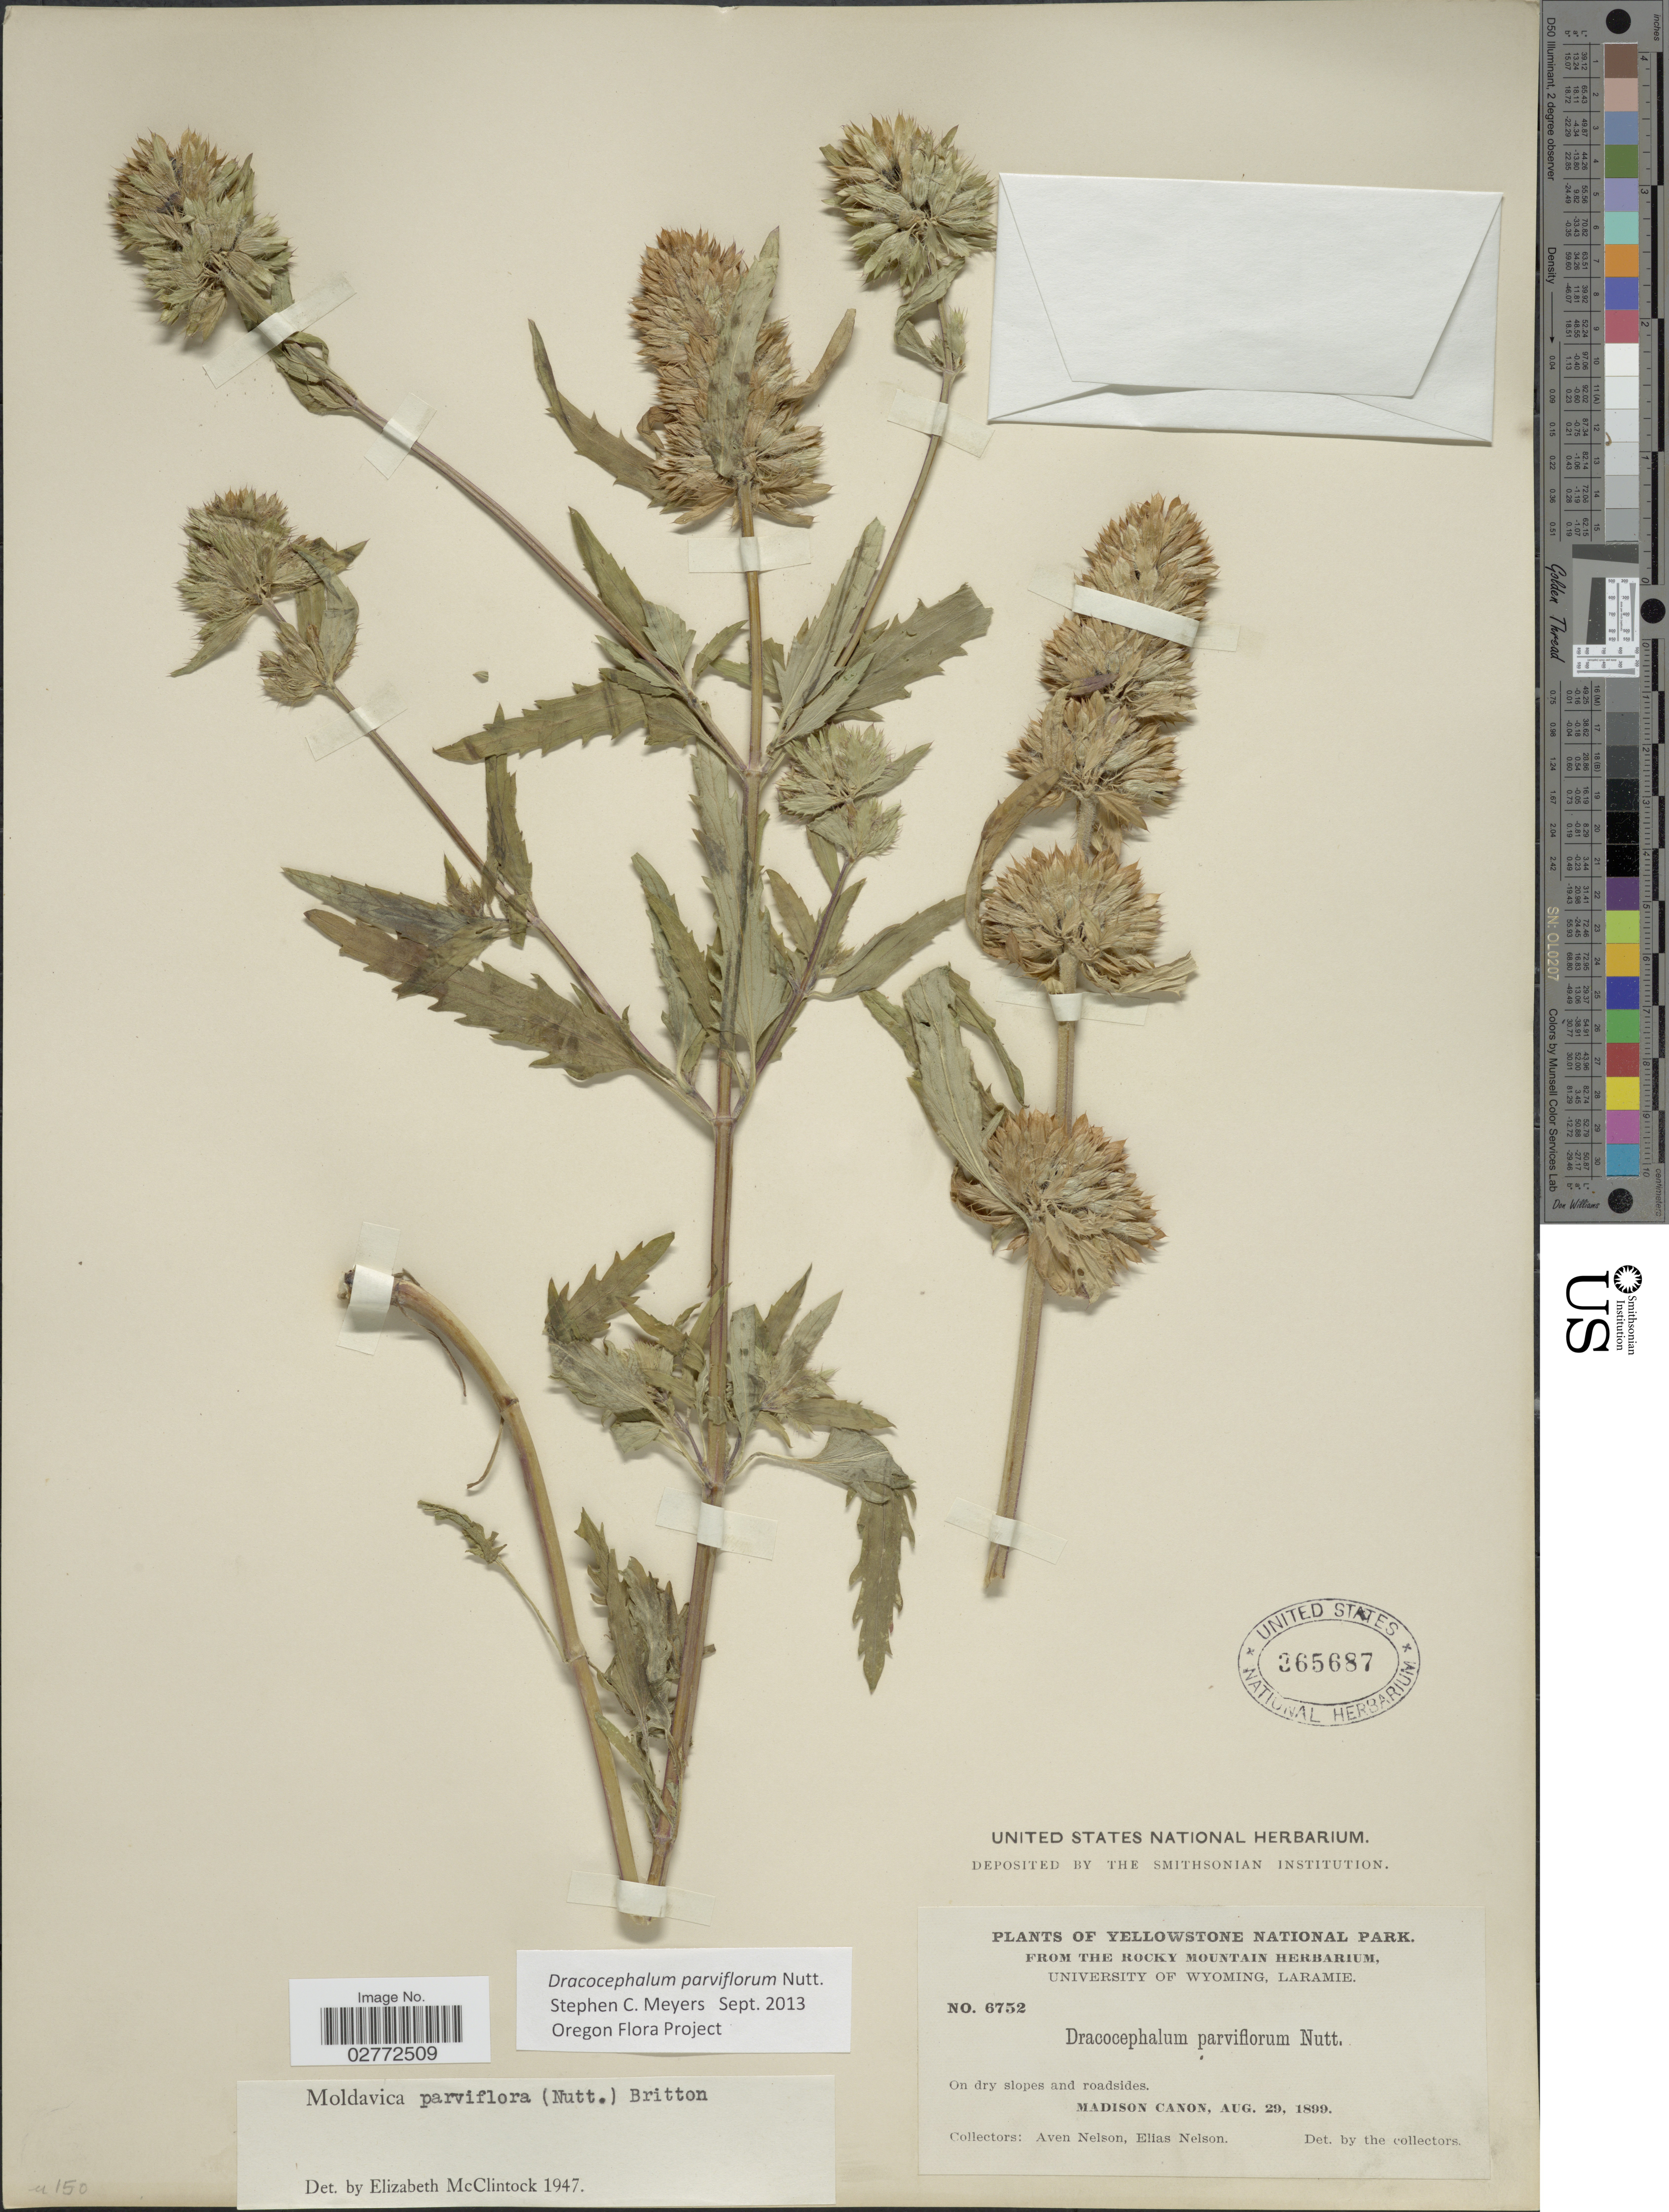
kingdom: Plantae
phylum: Tracheophyta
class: Magnoliopsida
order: Lamiales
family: Lamiaceae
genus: Dracocephalum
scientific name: Dracocephalum parviflorum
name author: Nutt.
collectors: A. Nelson & E. Nelson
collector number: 6752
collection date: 1899-08-29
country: United States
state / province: Wyoming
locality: Yellowstone National Park. Madison Canon.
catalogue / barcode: US 365687